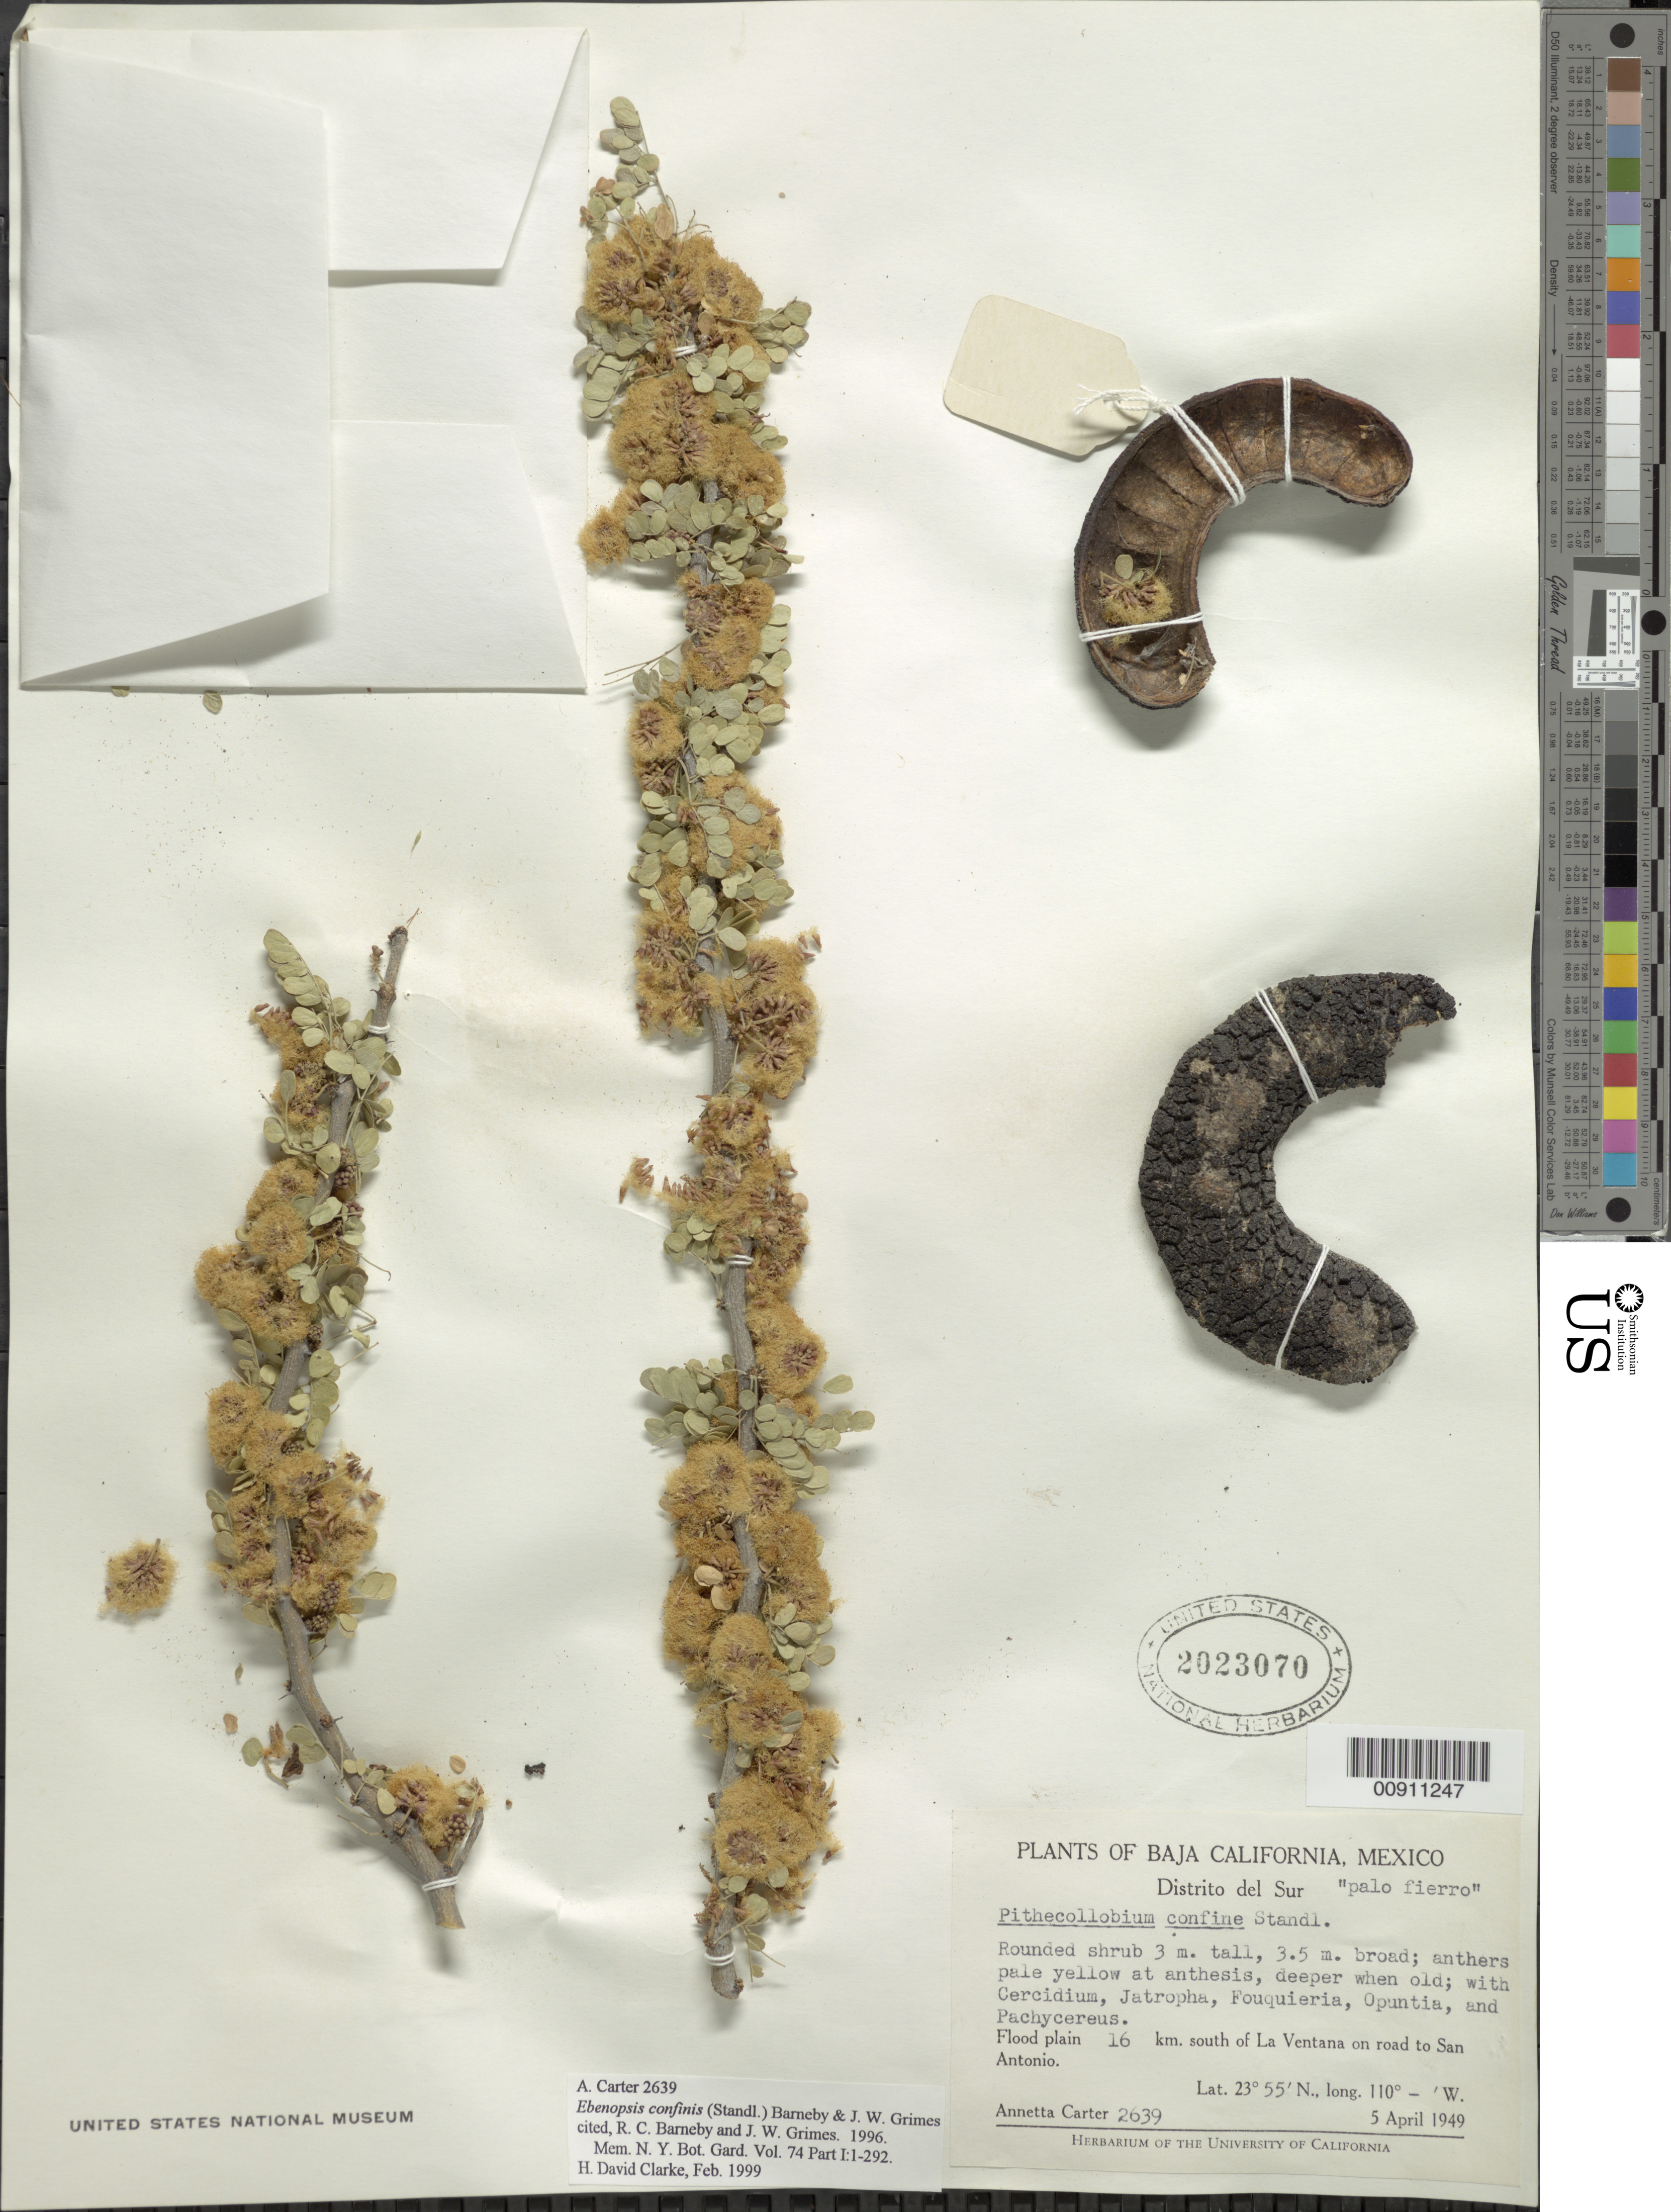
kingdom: Plantae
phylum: Tracheophyta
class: Magnoliopsida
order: Fabales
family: Fabaceae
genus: Ebenopsis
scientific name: Ebenopsis confinis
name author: (Standl.) Britton & Rose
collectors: A. M. Carter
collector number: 2639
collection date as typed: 05 Apr 1949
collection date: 1949-04-05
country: Mexico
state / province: Baja California Sur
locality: Flood plain 16 km south of La Ventana on road to San Antonio. Baja California Distrito del Sur.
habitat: Flood plain; with Cercidium, Jatropha, Fouquieria, Opuntia, and Pachycereus.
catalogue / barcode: US 2023070